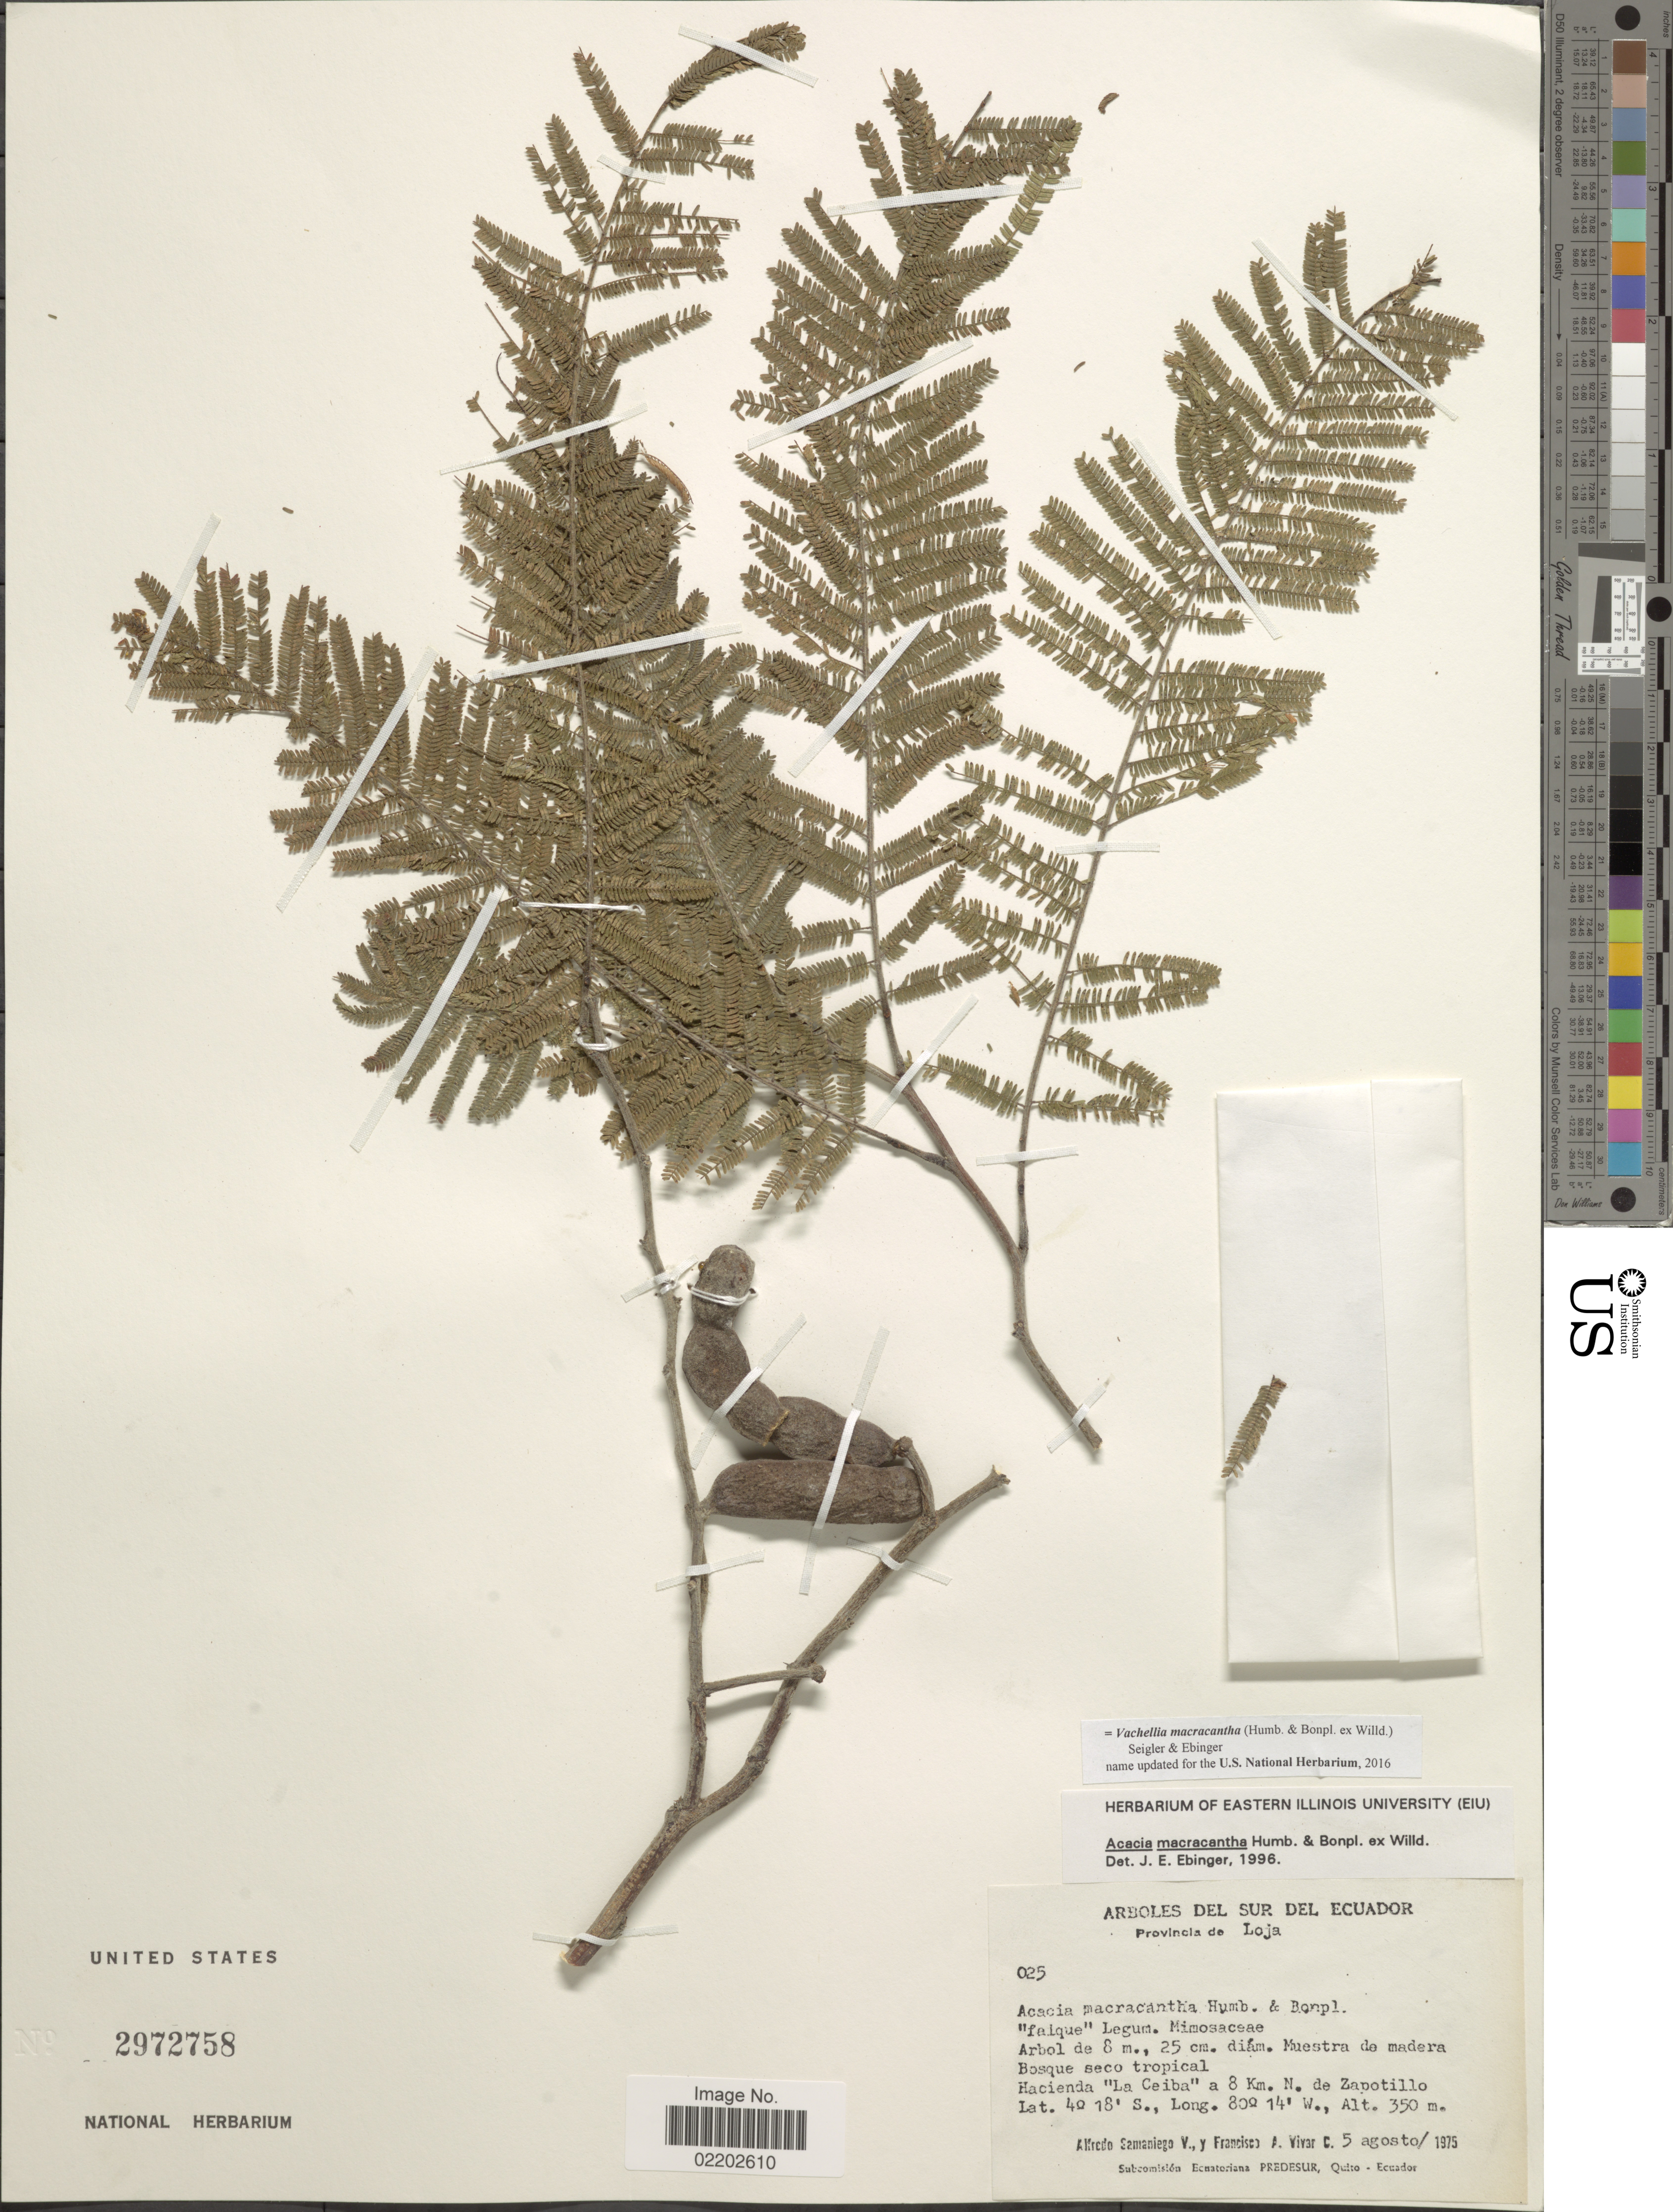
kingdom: Plantae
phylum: Tracheophyta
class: Magnoliopsida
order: Fabales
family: Fabaceae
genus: Vachellia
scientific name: Vachellia macracantha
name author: (Humb. & Bonpl. ex Willd.) Seigler & Ebinger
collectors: A. V. Samaniego & F. A. Vivar C.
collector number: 025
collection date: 1975-08-05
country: Ecuador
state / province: Loja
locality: Provincia de Loja. Hacienda "La Ceiba"a 8 Km. N. de Zaqpotilla.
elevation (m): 350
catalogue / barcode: US 2972758